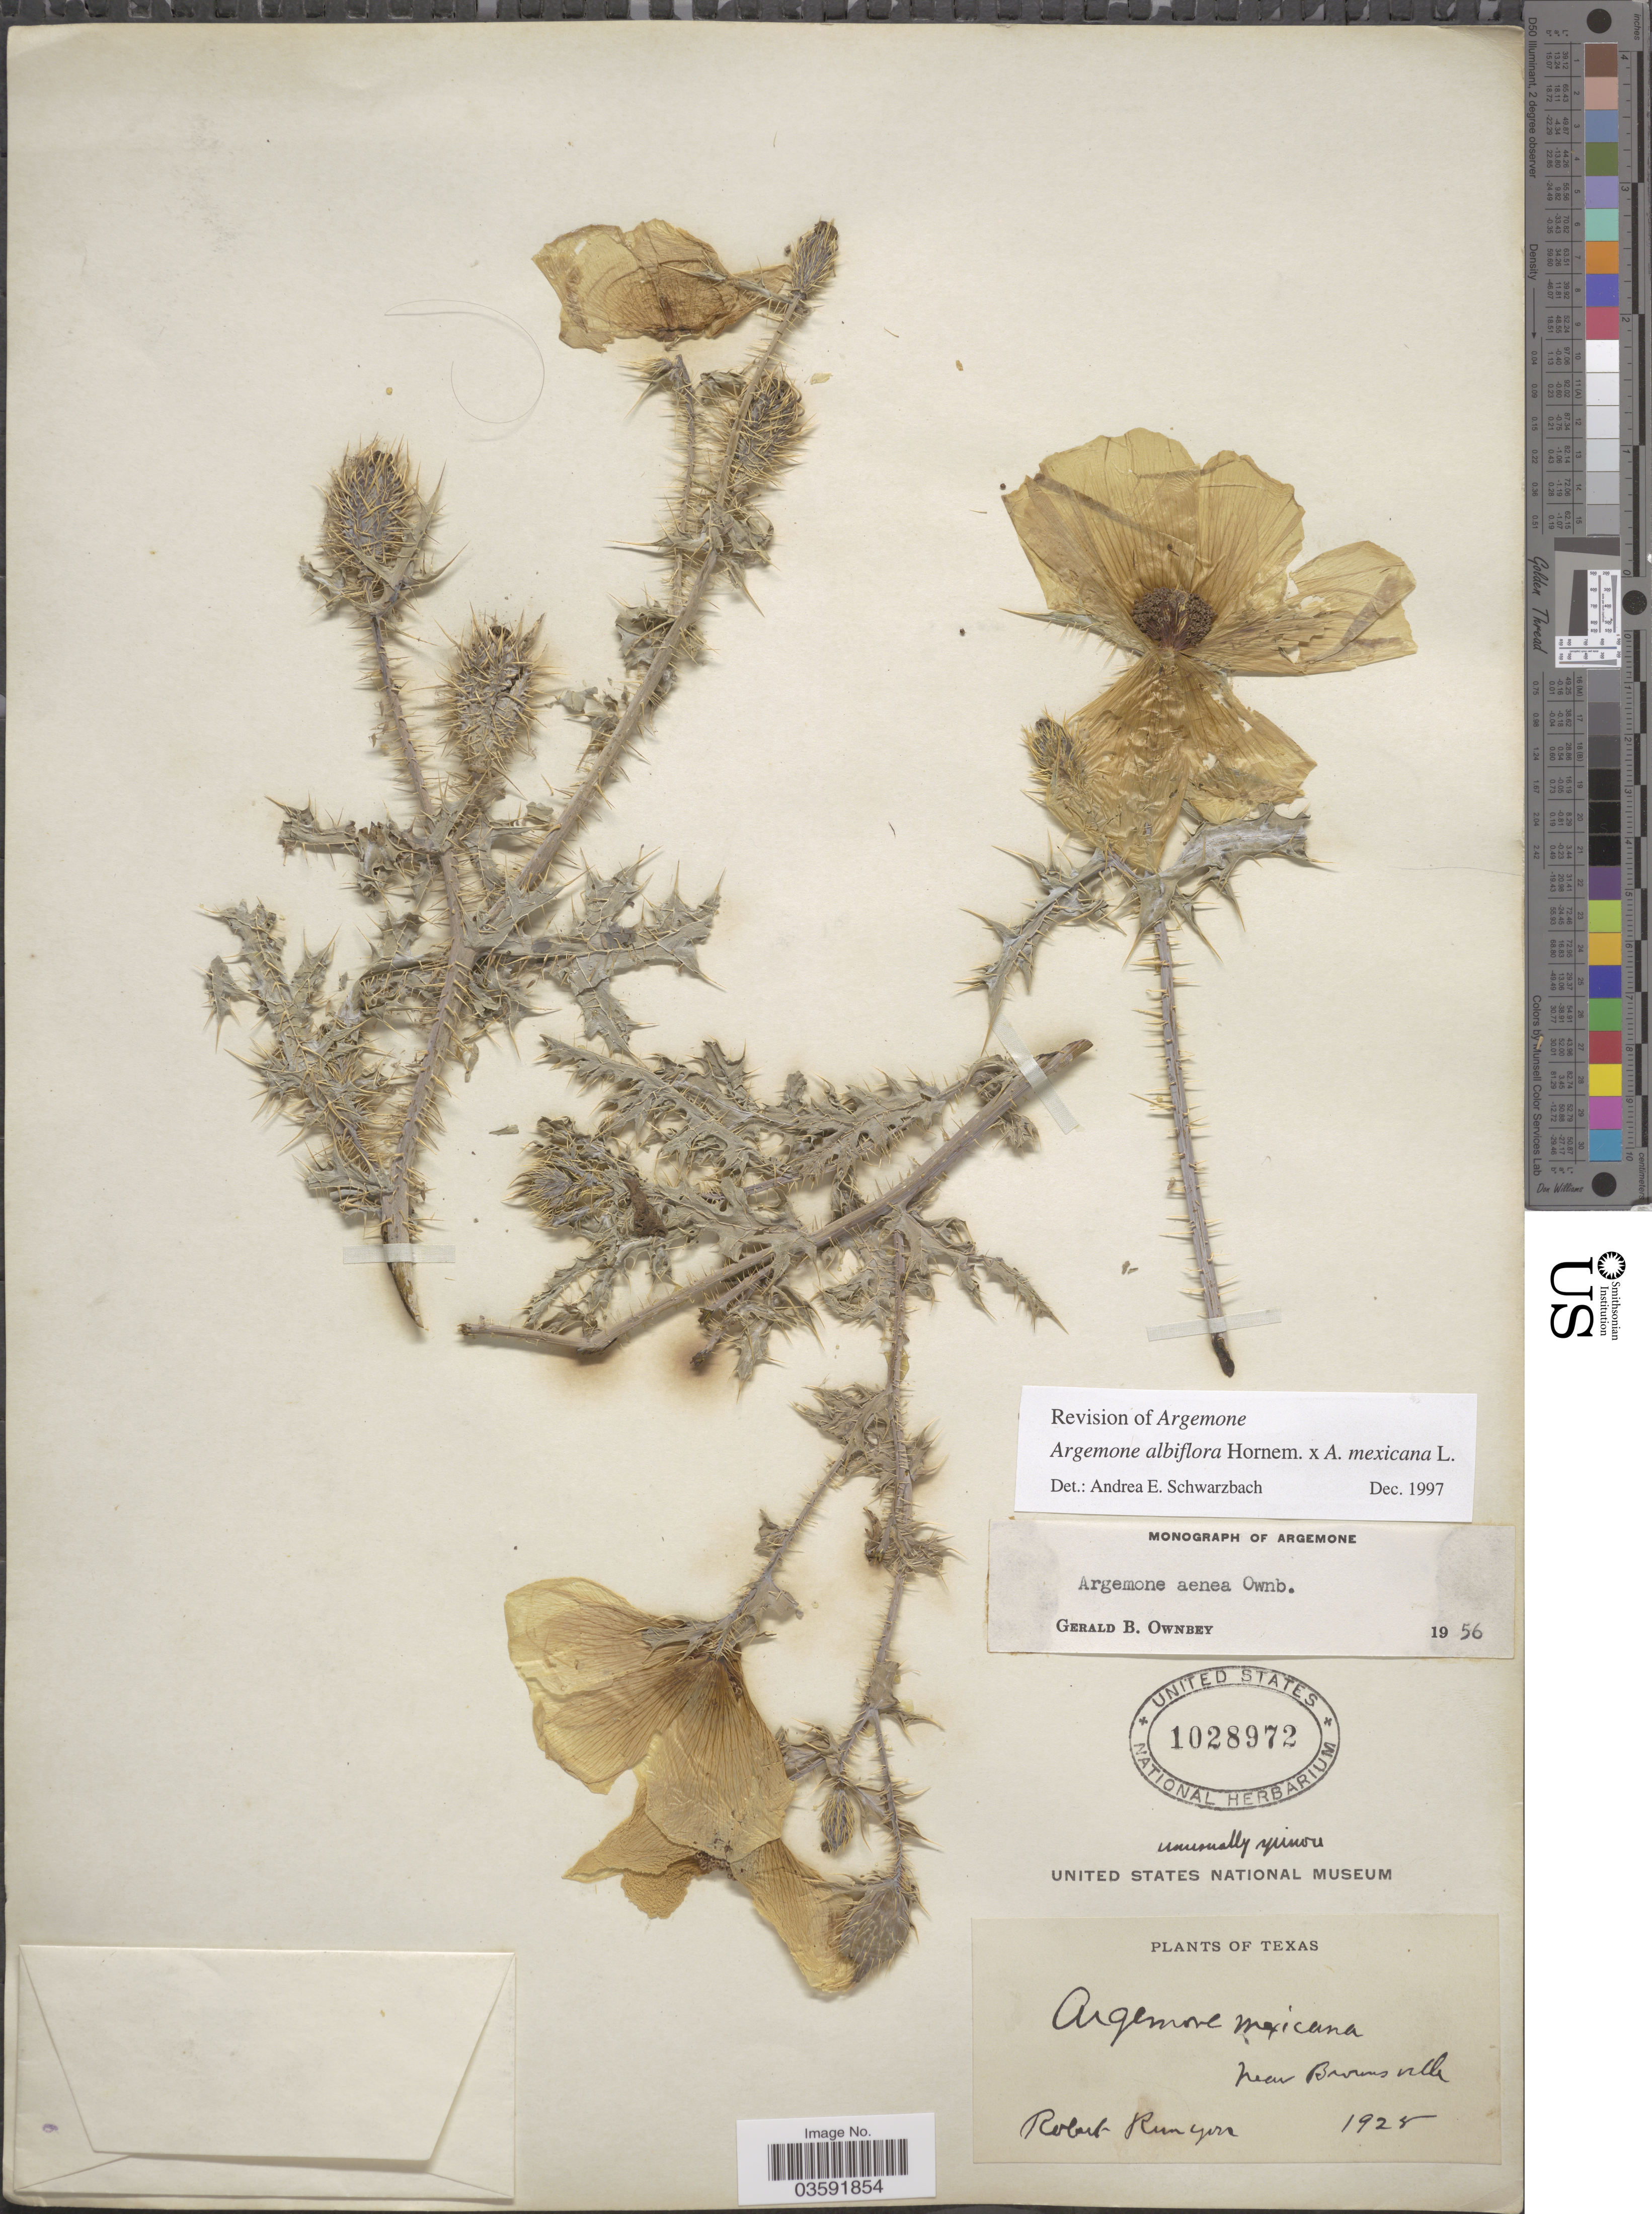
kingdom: Plantae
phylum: Tracheophyta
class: Magnoliopsida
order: Ranunculales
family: Papaveraceae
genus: Argemone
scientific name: Argemone albiflora subsp. albiflora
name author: Hornem.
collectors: R. Runyon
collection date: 1928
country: United States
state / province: Texas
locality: Near Brownsville.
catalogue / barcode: US 1028972